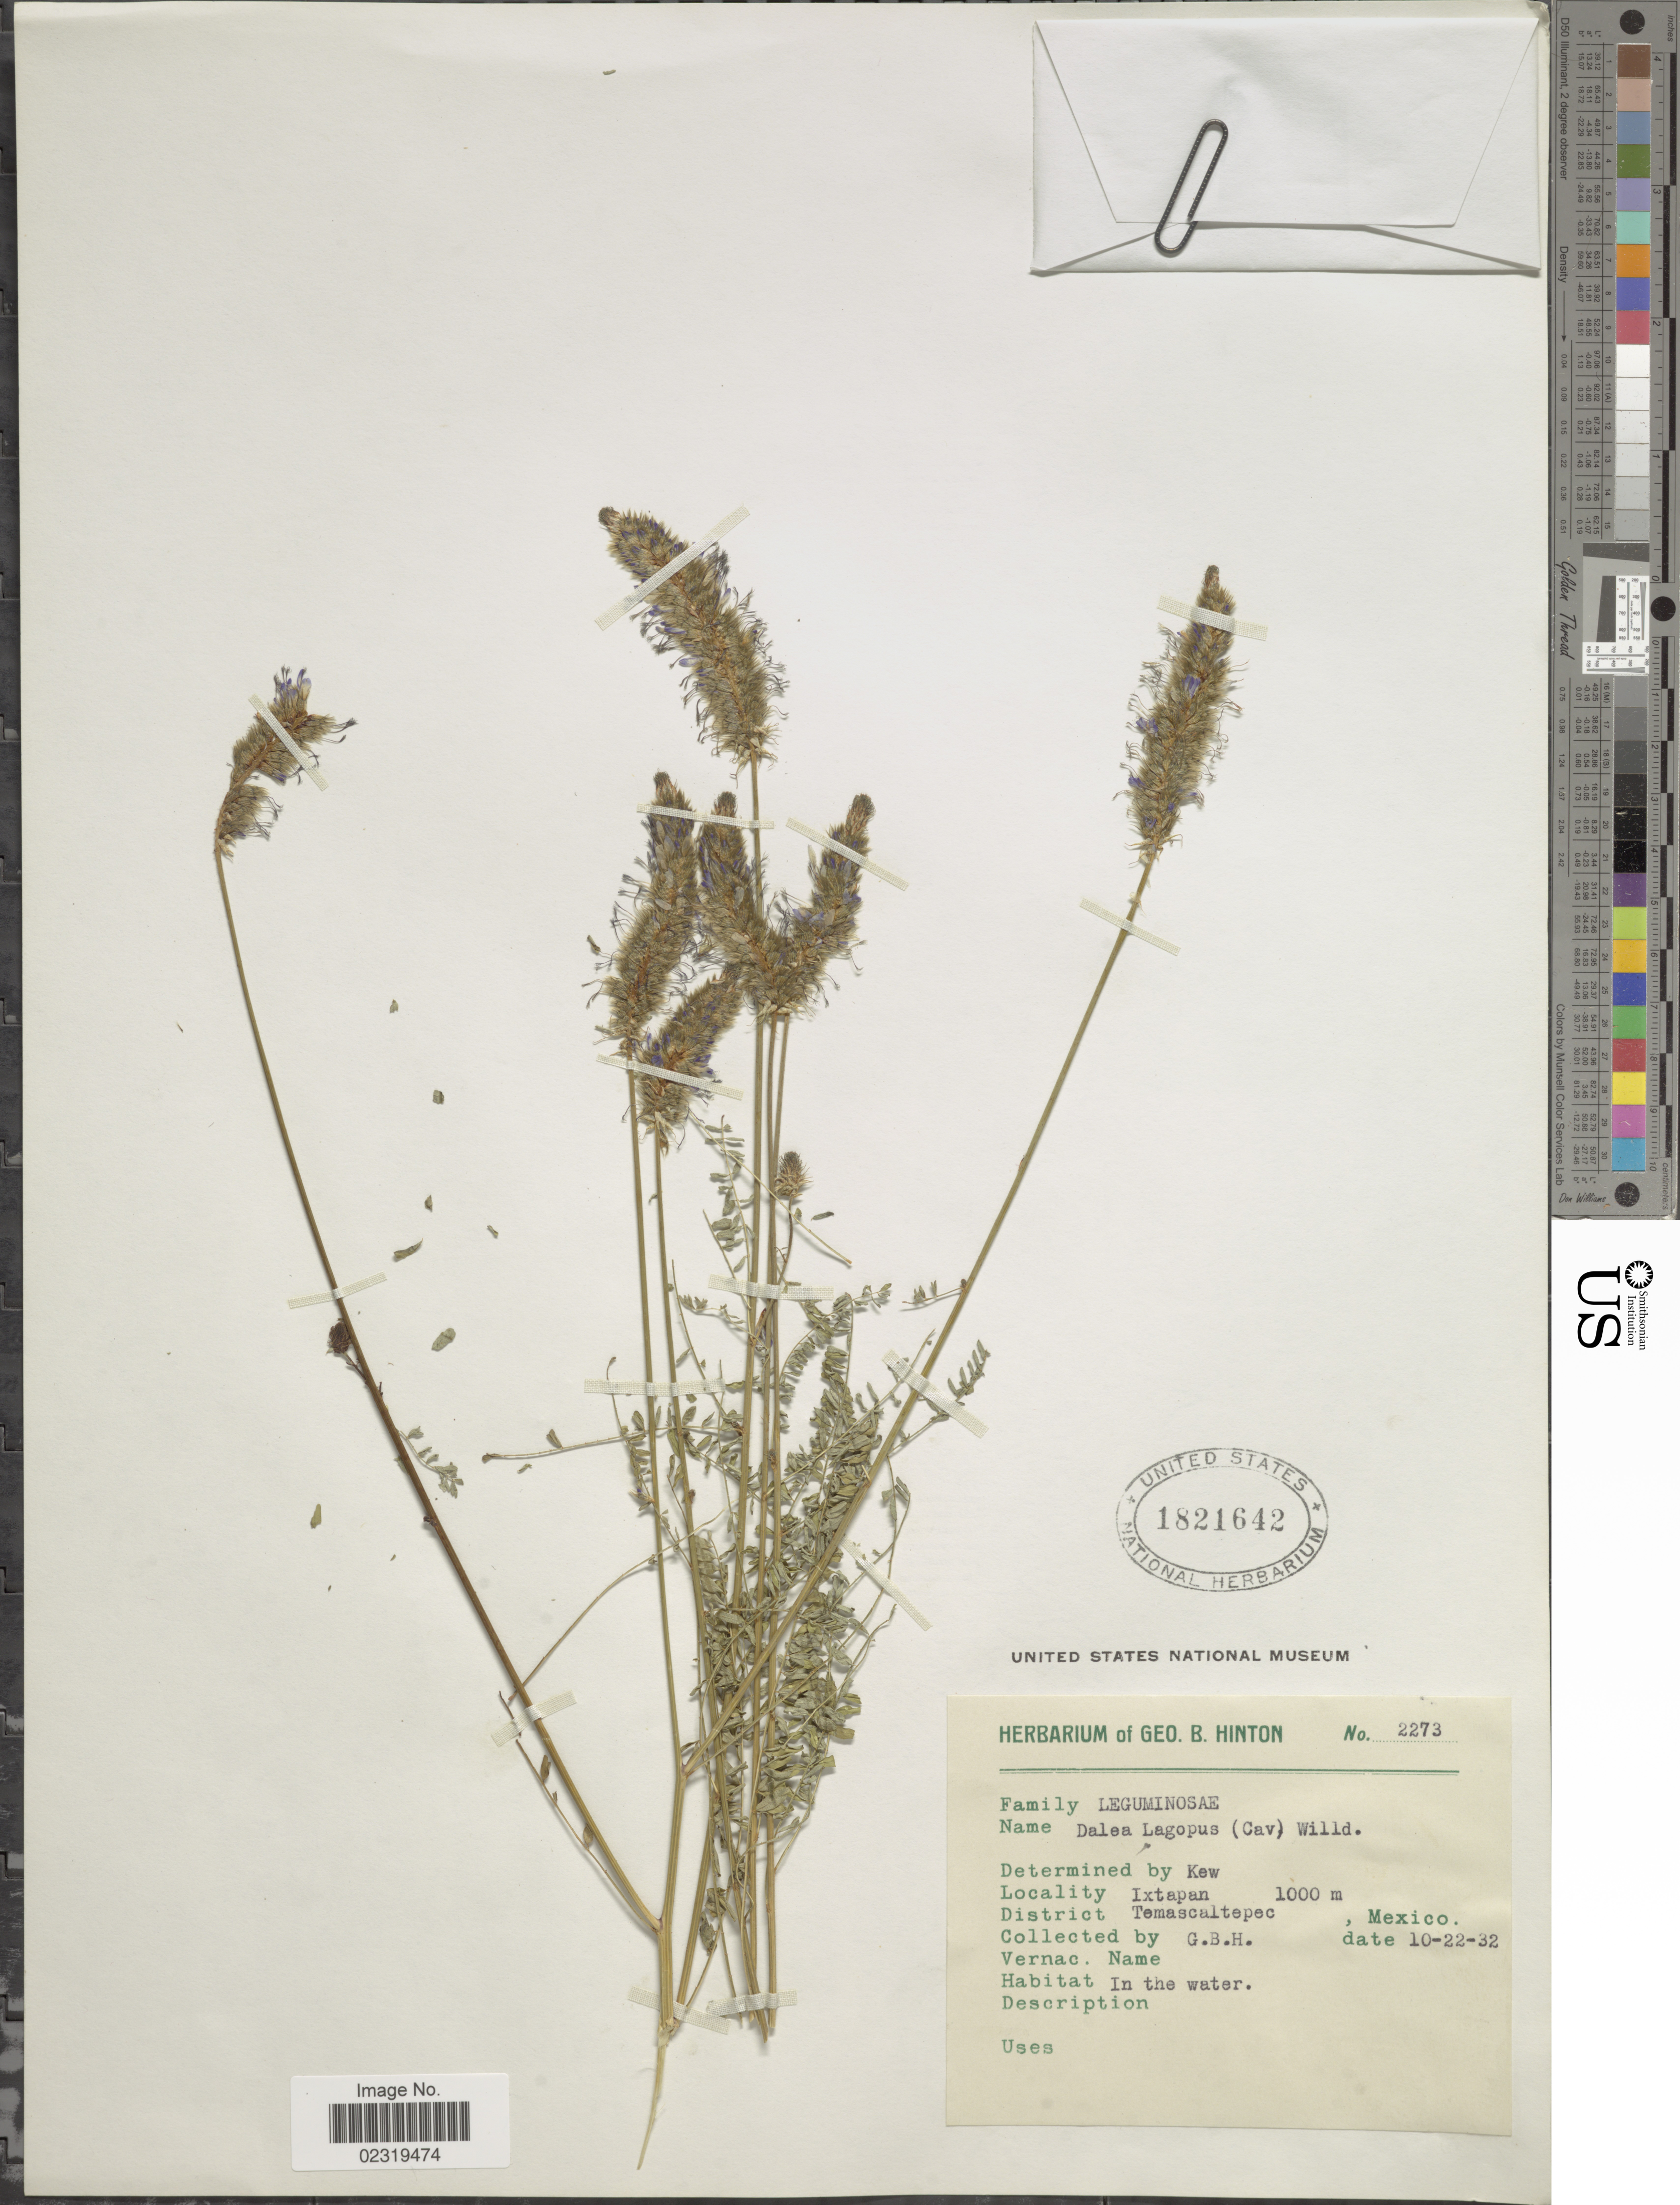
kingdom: Plantae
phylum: Tracheophyta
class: Magnoliopsida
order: Fabales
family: Fabaceae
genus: Dalea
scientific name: Dalea leporina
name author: (Aiton) Bullock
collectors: G. B. Hinton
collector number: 2273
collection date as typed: Transcribed d/m/y: 22/10/32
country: Mexico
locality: Ixtapan, District Temascaltepec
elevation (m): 1000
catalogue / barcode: US 1821642